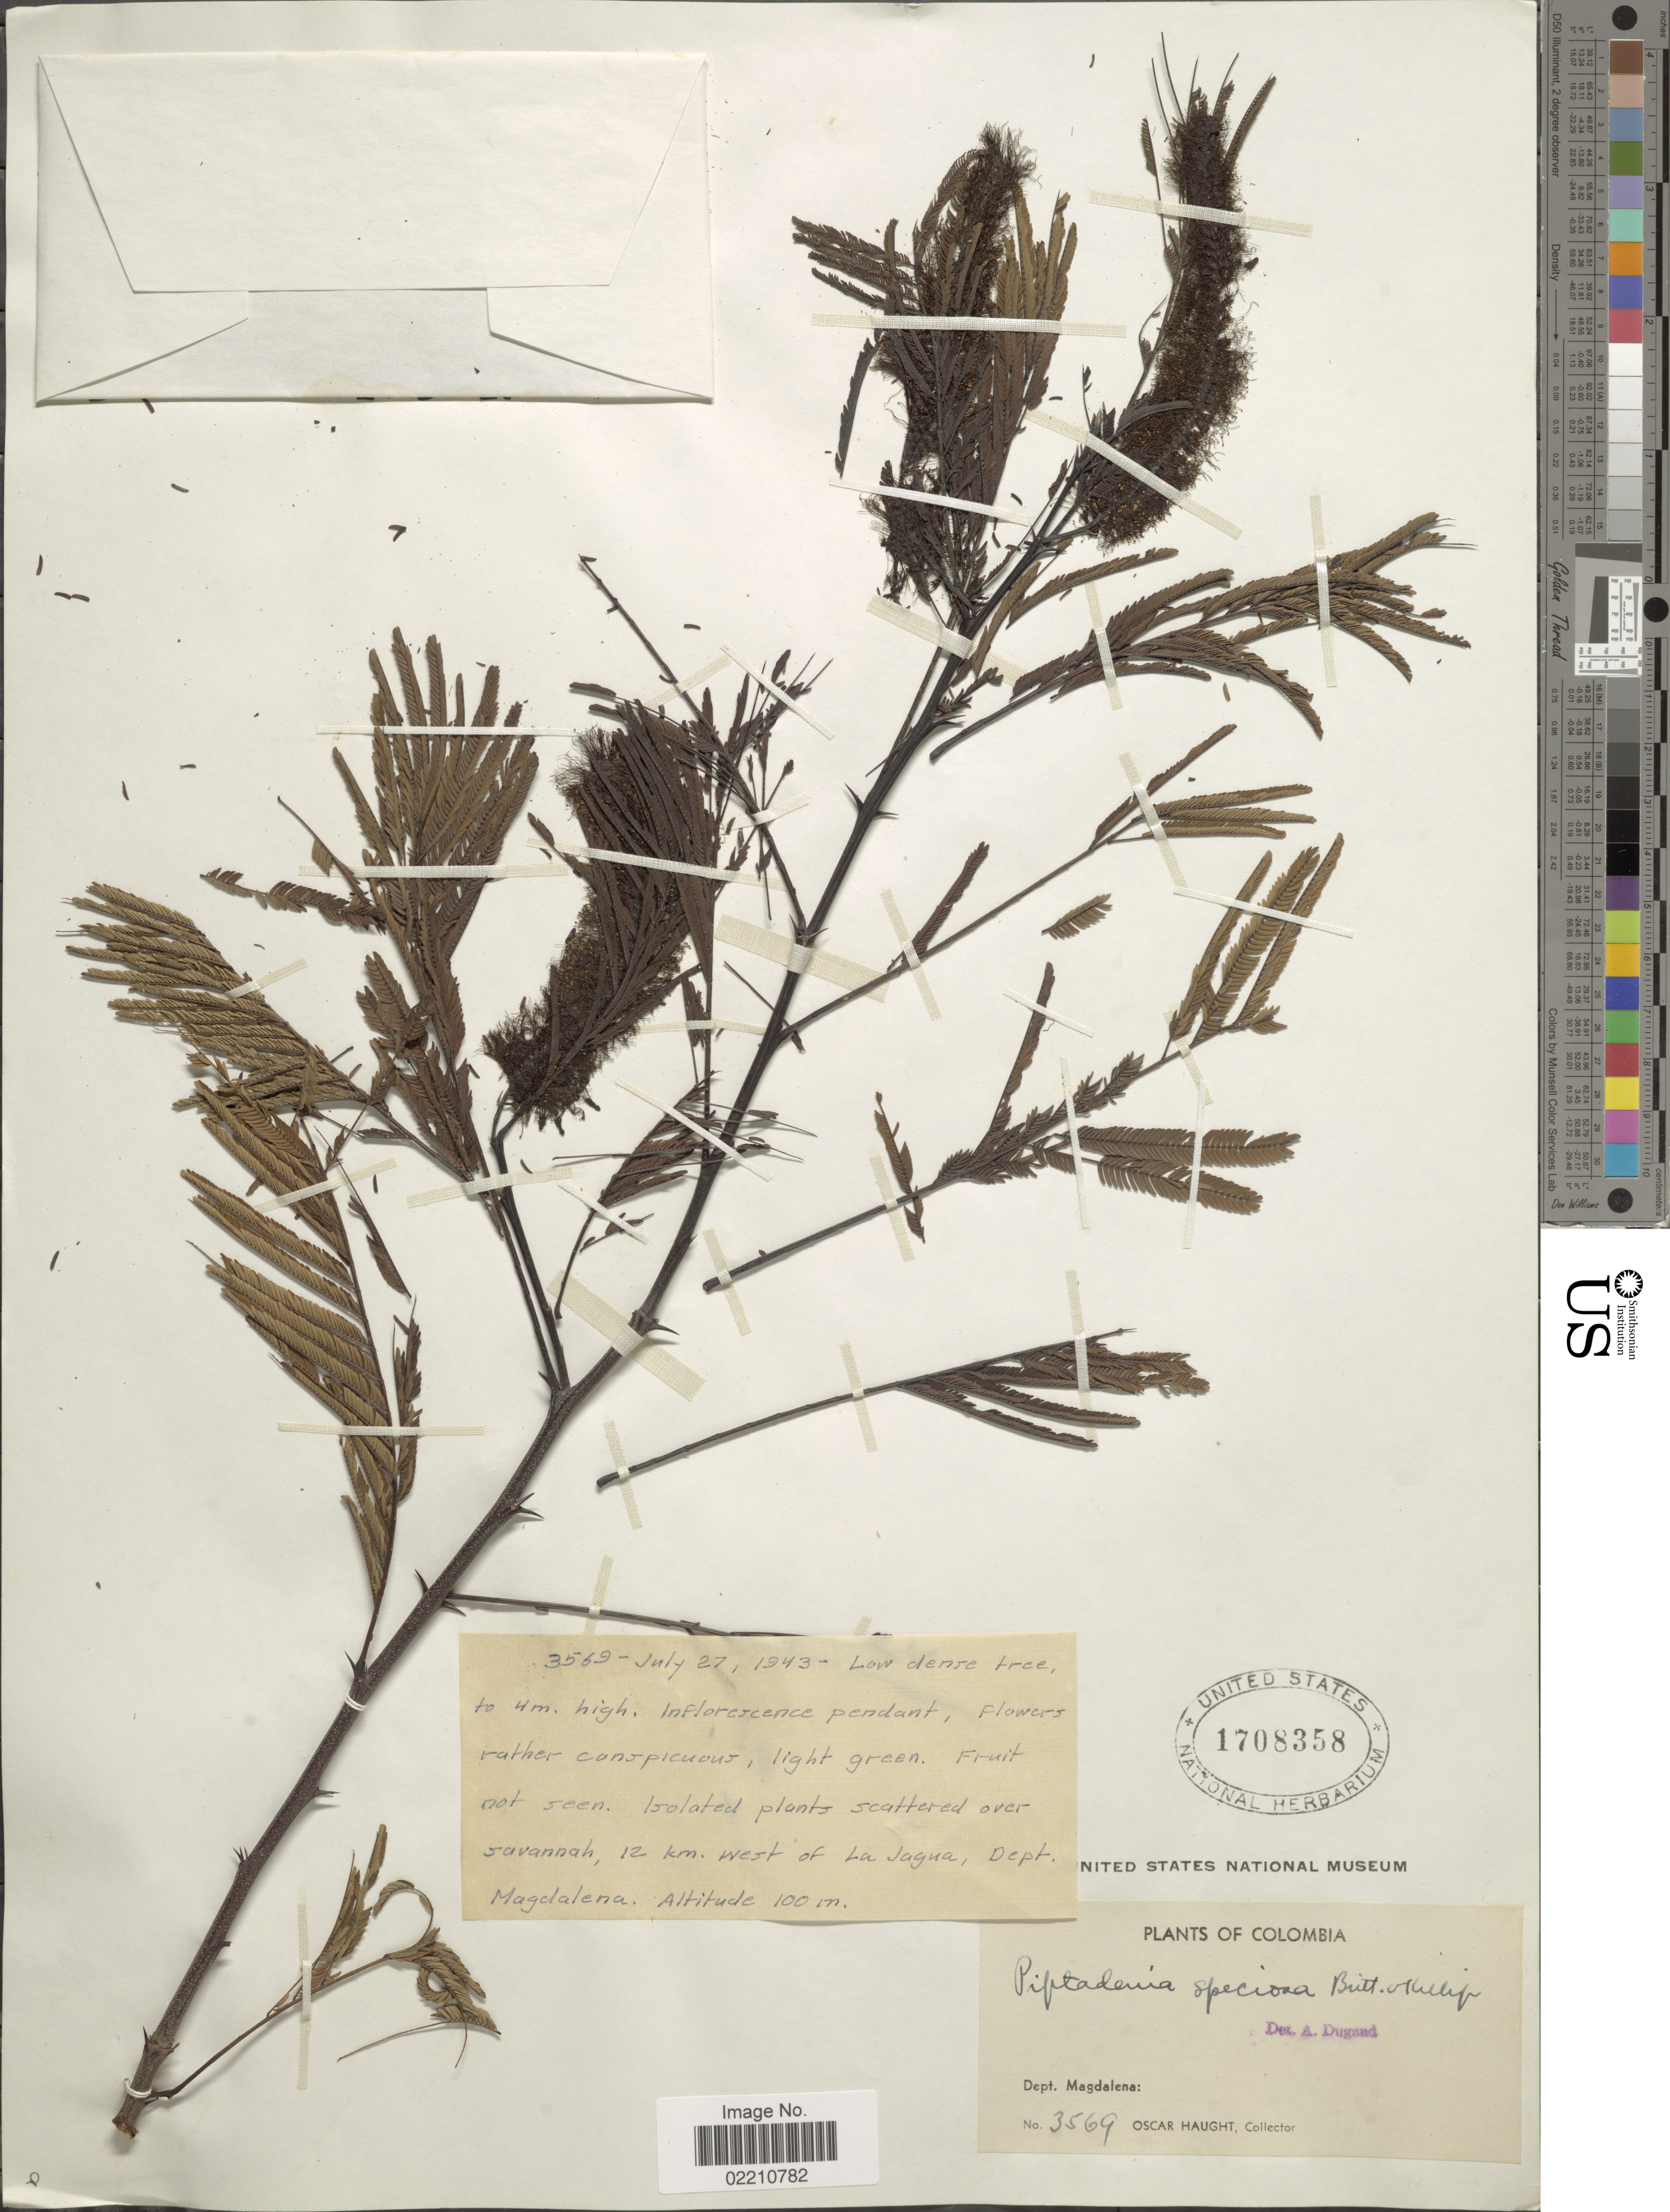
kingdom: Plantae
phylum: Tracheophyta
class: Magnoliopsida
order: Fabales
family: Fabaceae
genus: Lachesiodendron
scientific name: Lachesiodendron viridiflorum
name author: (Kunth) P.G. Ribeiro et al.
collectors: O. Haught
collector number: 3569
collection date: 1943-07-27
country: Colombia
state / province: Magdalena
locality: Scattered over savannah, 12 km west of La Jagua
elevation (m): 100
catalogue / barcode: US 1708358